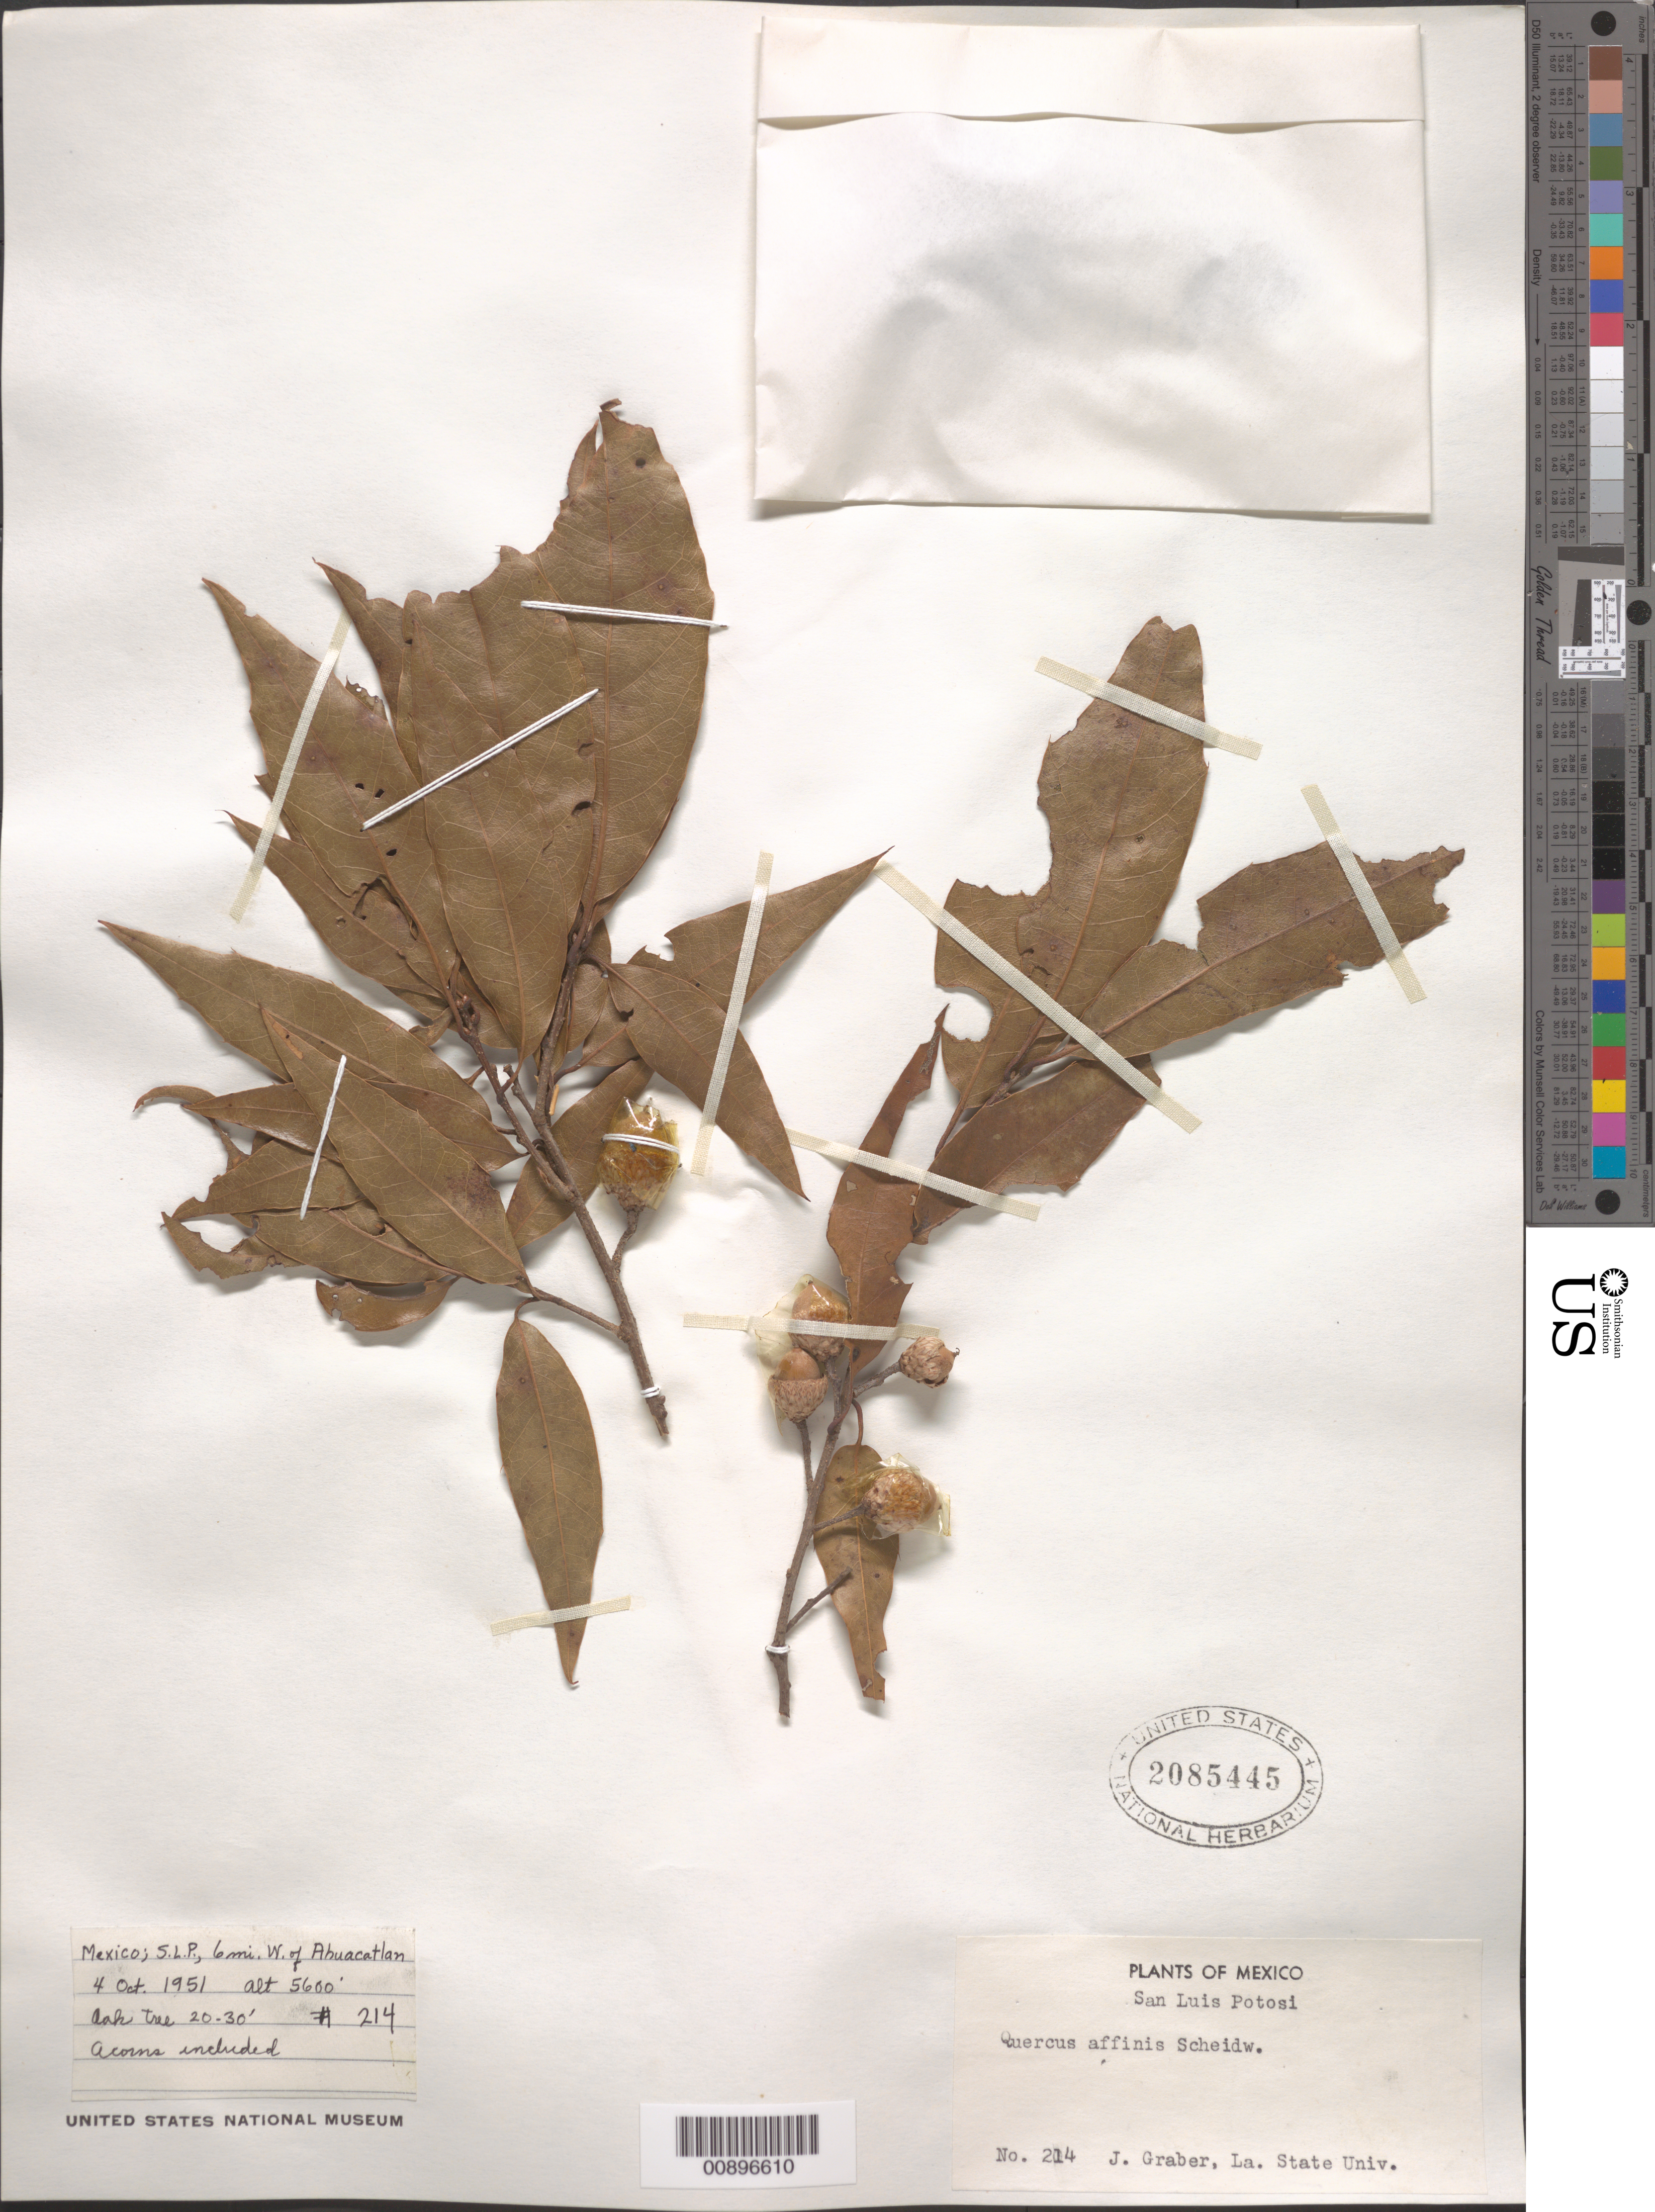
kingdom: Plantae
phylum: Tracheophyta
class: Magnoliopsida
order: Fagales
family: Fagaceae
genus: Quercus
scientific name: Quercus affinis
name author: Scheidw.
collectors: J. Graber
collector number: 214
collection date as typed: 04 Oct 1951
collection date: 1951-10-04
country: Mexico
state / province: San Luis Potosí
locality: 6 mi. W. of Ahuacatlan, San Luis Potosí.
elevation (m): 1707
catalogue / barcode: US 2085445